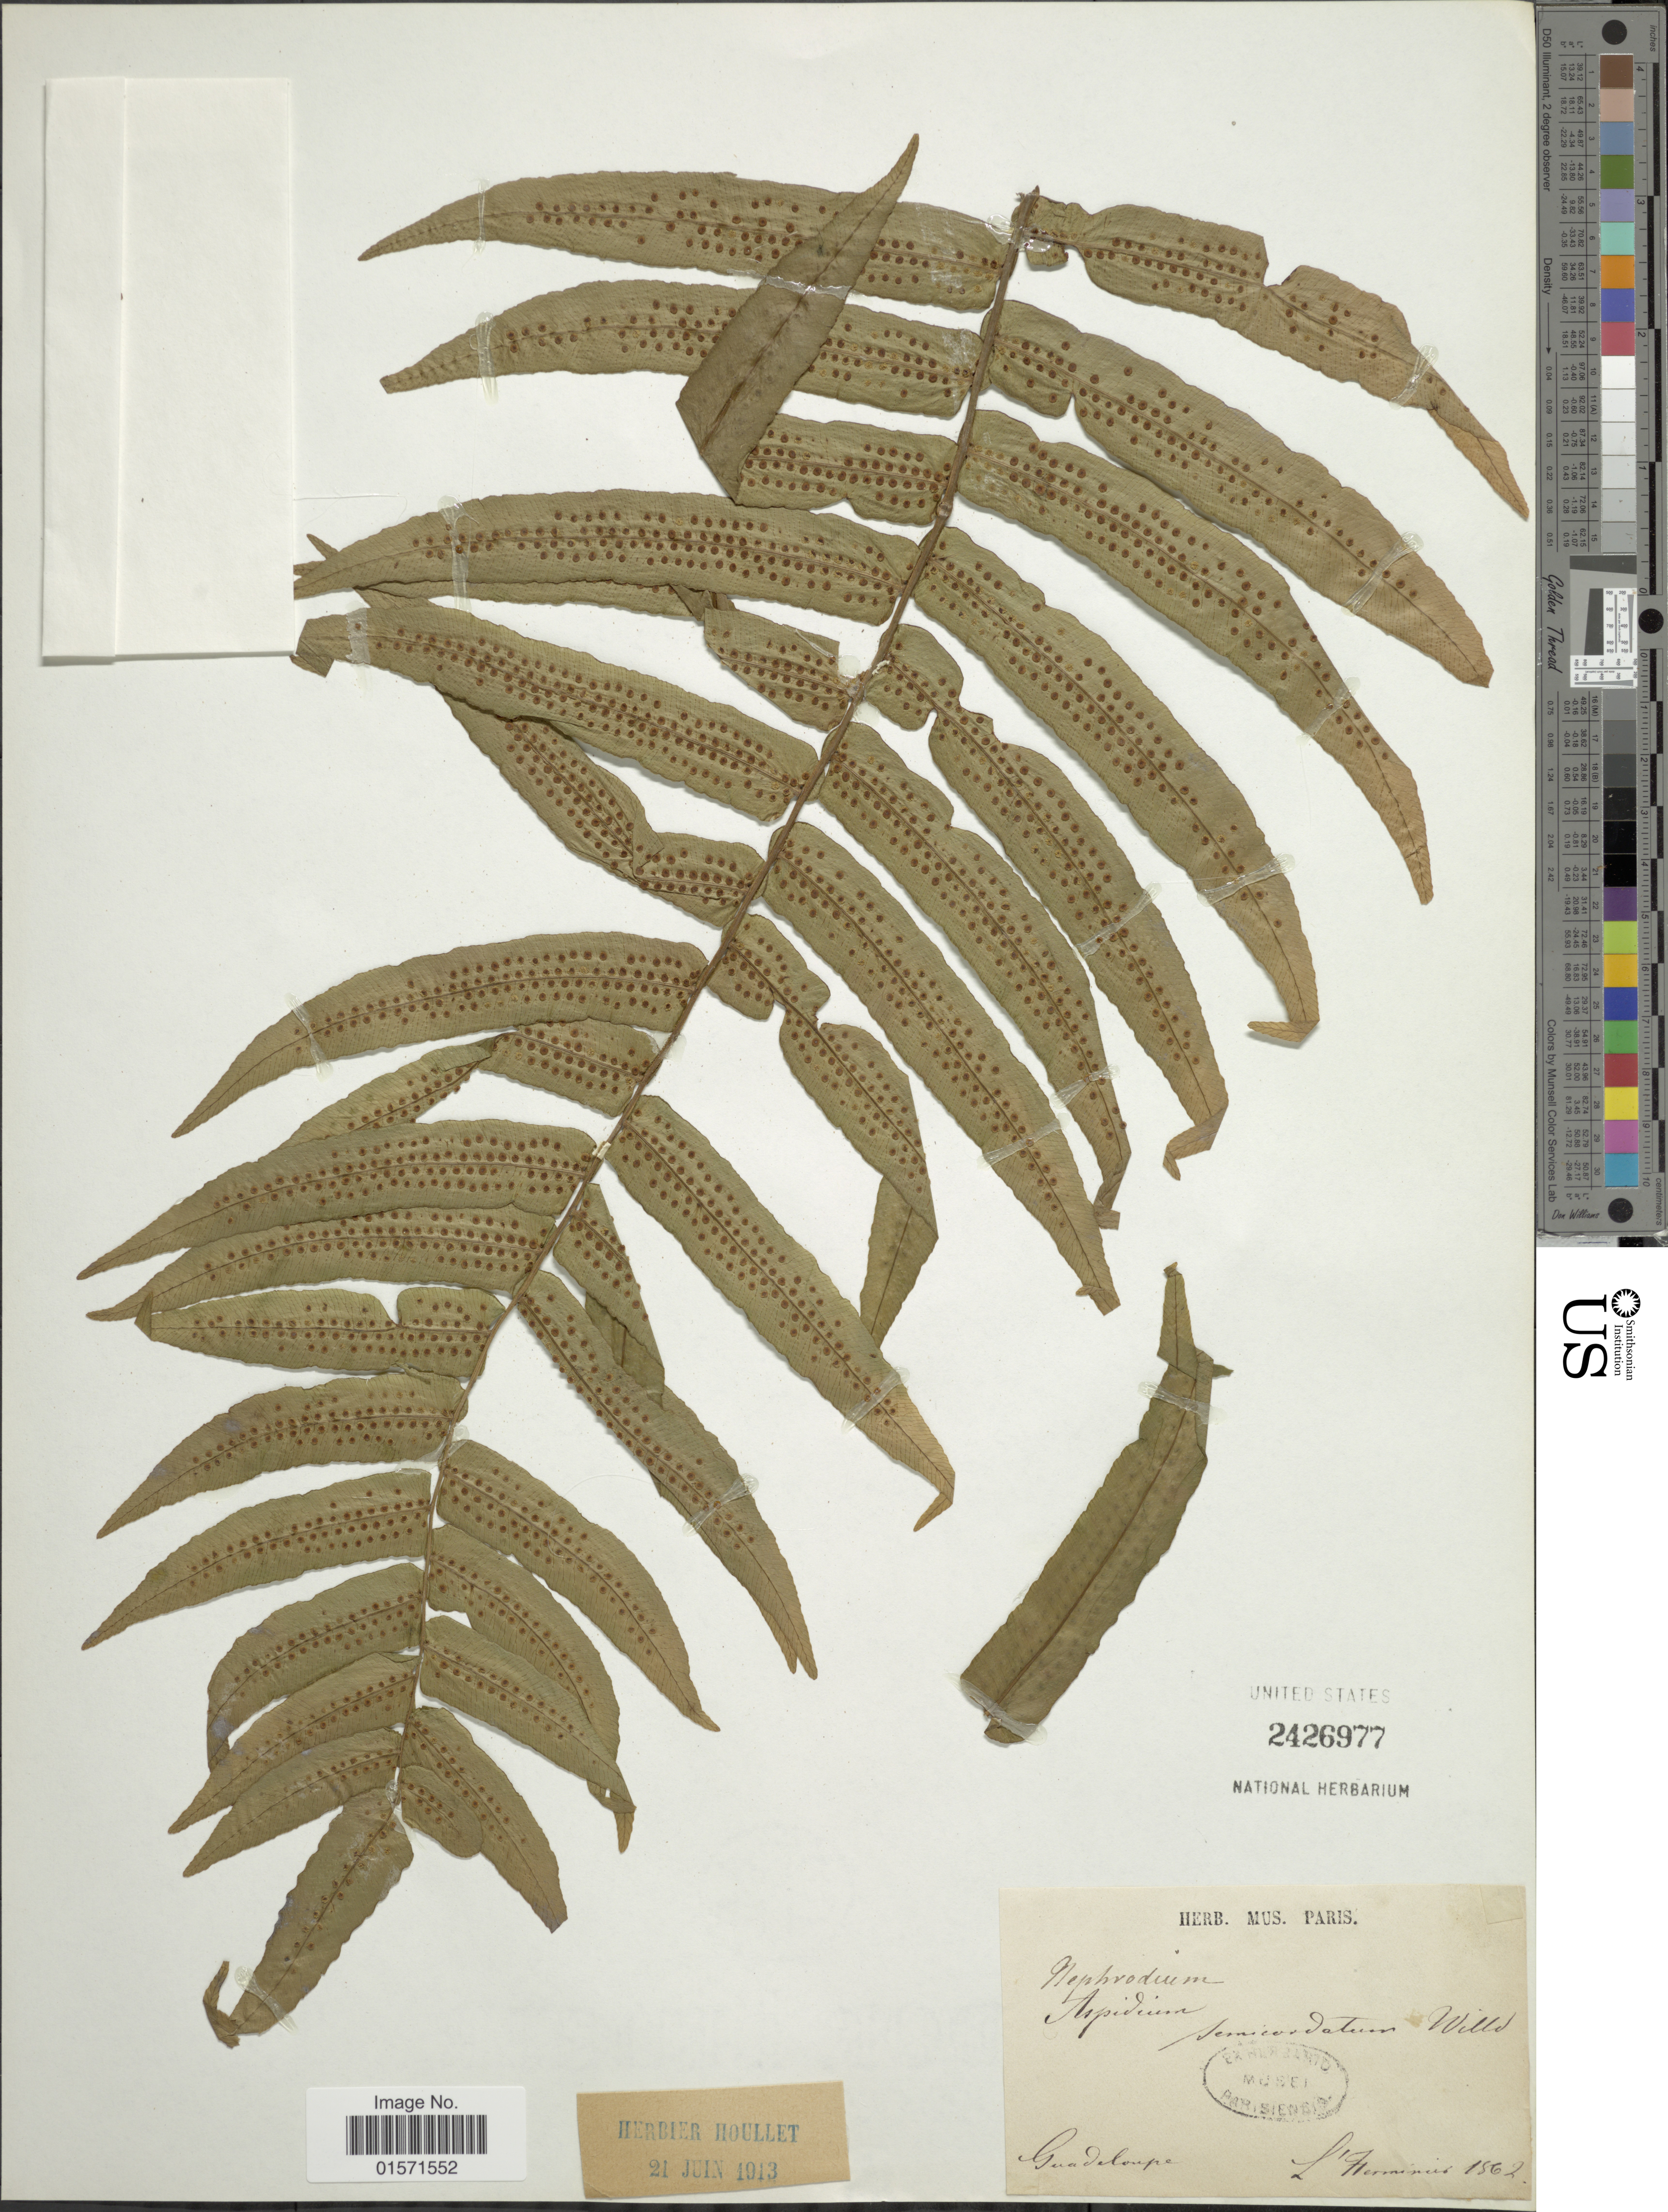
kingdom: Plantae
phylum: Tracheophyta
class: Polypodiopsida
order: Polypodiales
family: Lomariopsidaceae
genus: Cyclopeltis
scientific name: Cyclopeltis semicordata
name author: (Sw.) J. Sm.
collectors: -. L'Herminier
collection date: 1862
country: Guadeloupe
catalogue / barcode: US 2426977